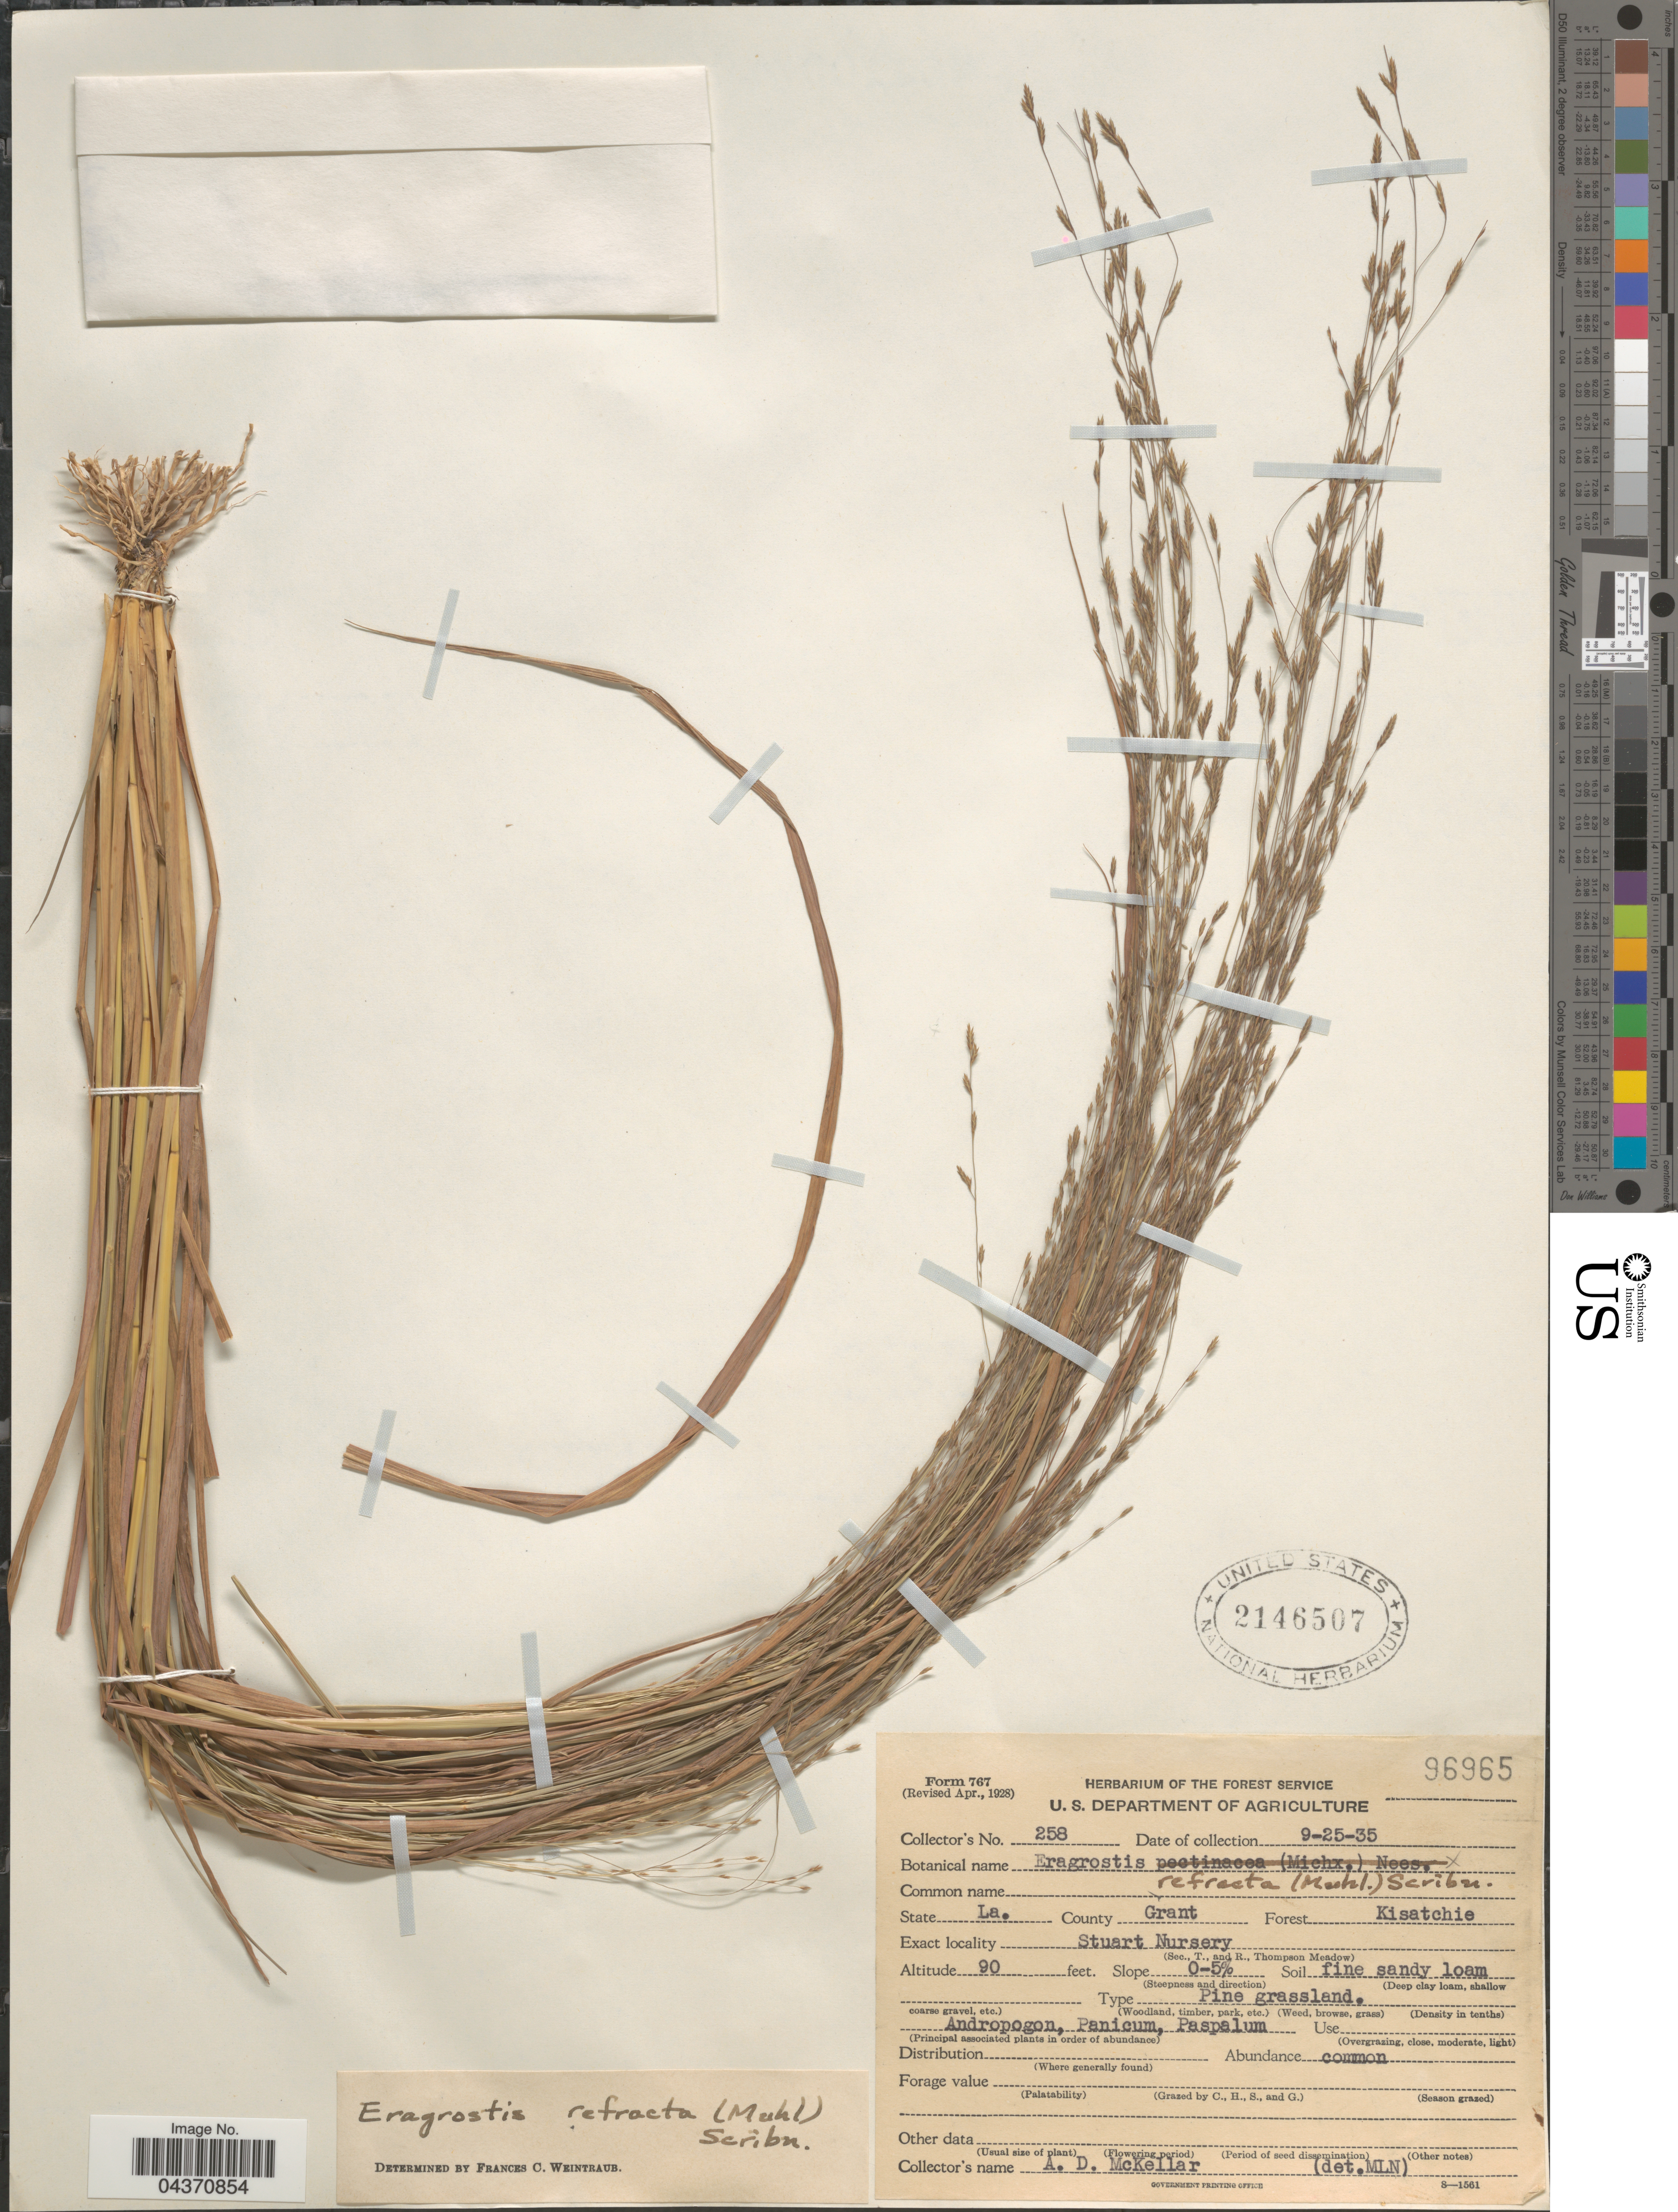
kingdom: Plantae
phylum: Tracheophyta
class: Liliopsida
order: Poales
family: Poaceae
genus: Eragrostis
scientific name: Eragrostis refracta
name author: (Muhl.) Scribn.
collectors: A. McKellar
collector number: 258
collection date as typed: Transcribed d/m/y: 25/9/35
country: United States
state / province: Louisiana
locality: County Grant. Forest Kisatchie. Stuart Nursery.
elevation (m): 27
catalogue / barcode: US 2146507